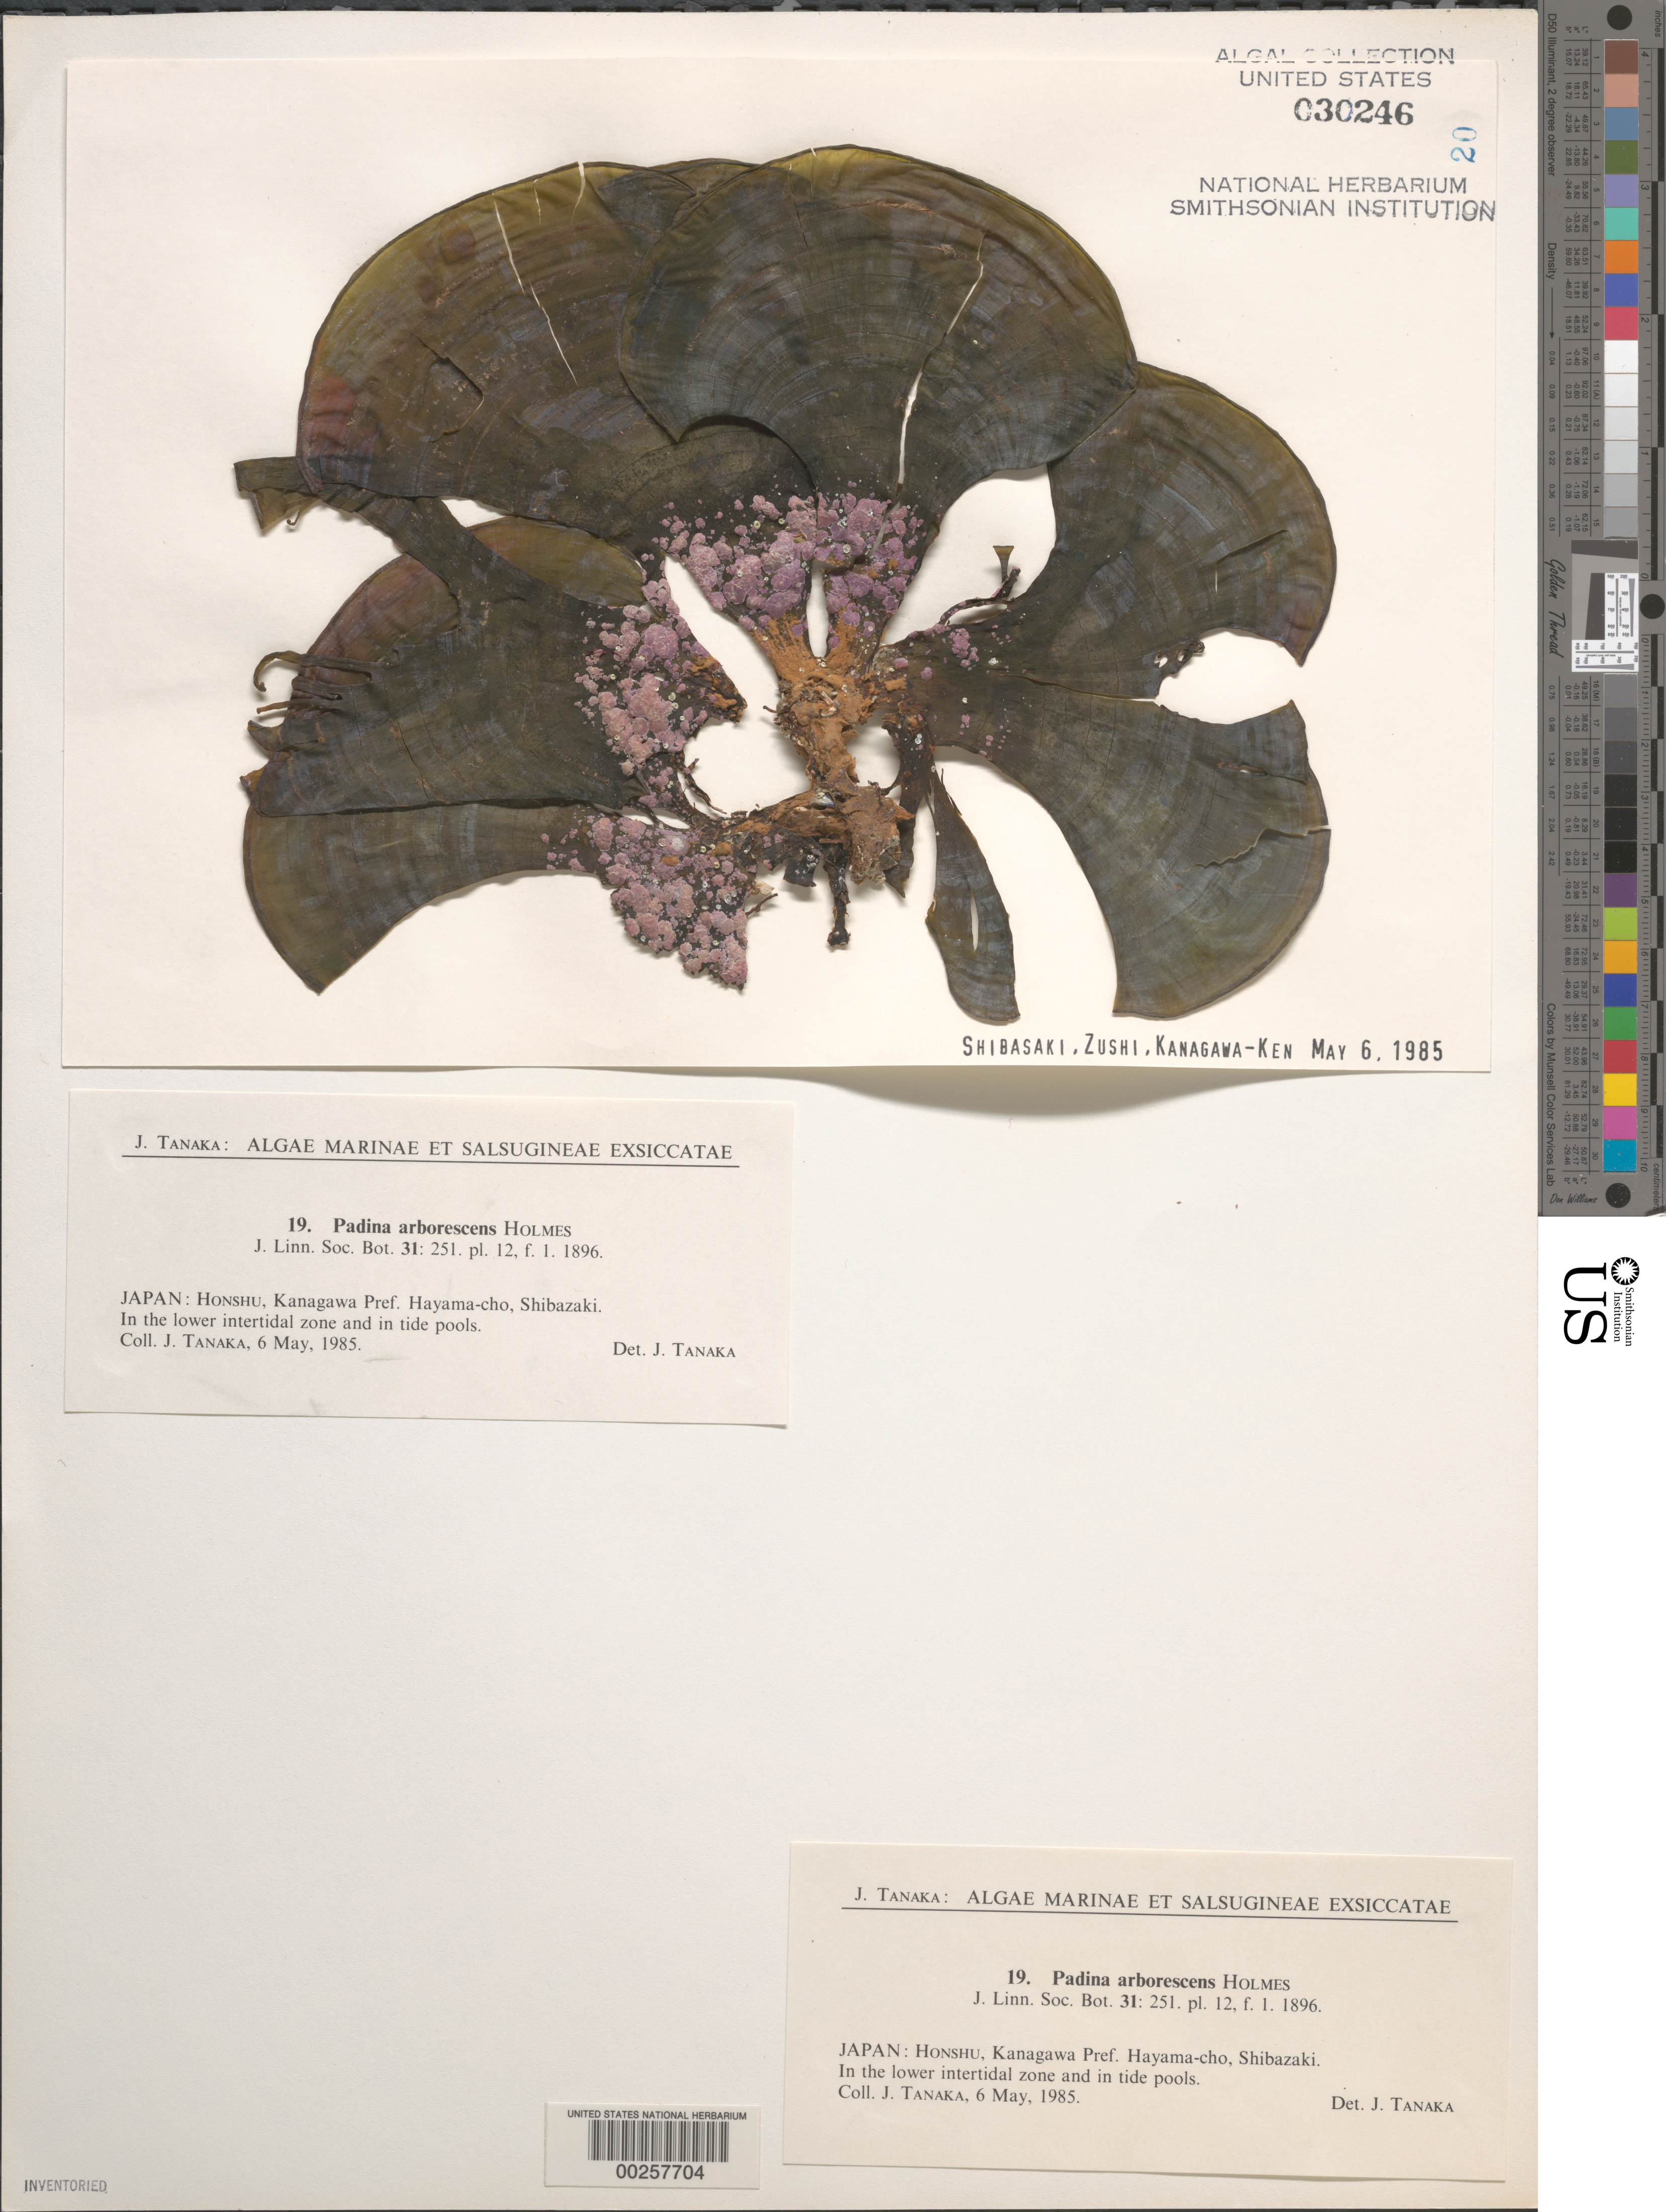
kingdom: Chromista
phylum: Ochrophyta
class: Phaeophyceae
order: Dictyotales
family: Dictyotaceae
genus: Padina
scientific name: Padina arborescens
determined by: Tanaka, J.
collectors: J. Tanaka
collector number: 19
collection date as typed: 06 May 1985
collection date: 1985-05-06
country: Japan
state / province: Kanagawa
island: Honshu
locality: Shibazaki, Hayama-cho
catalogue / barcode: US 30246